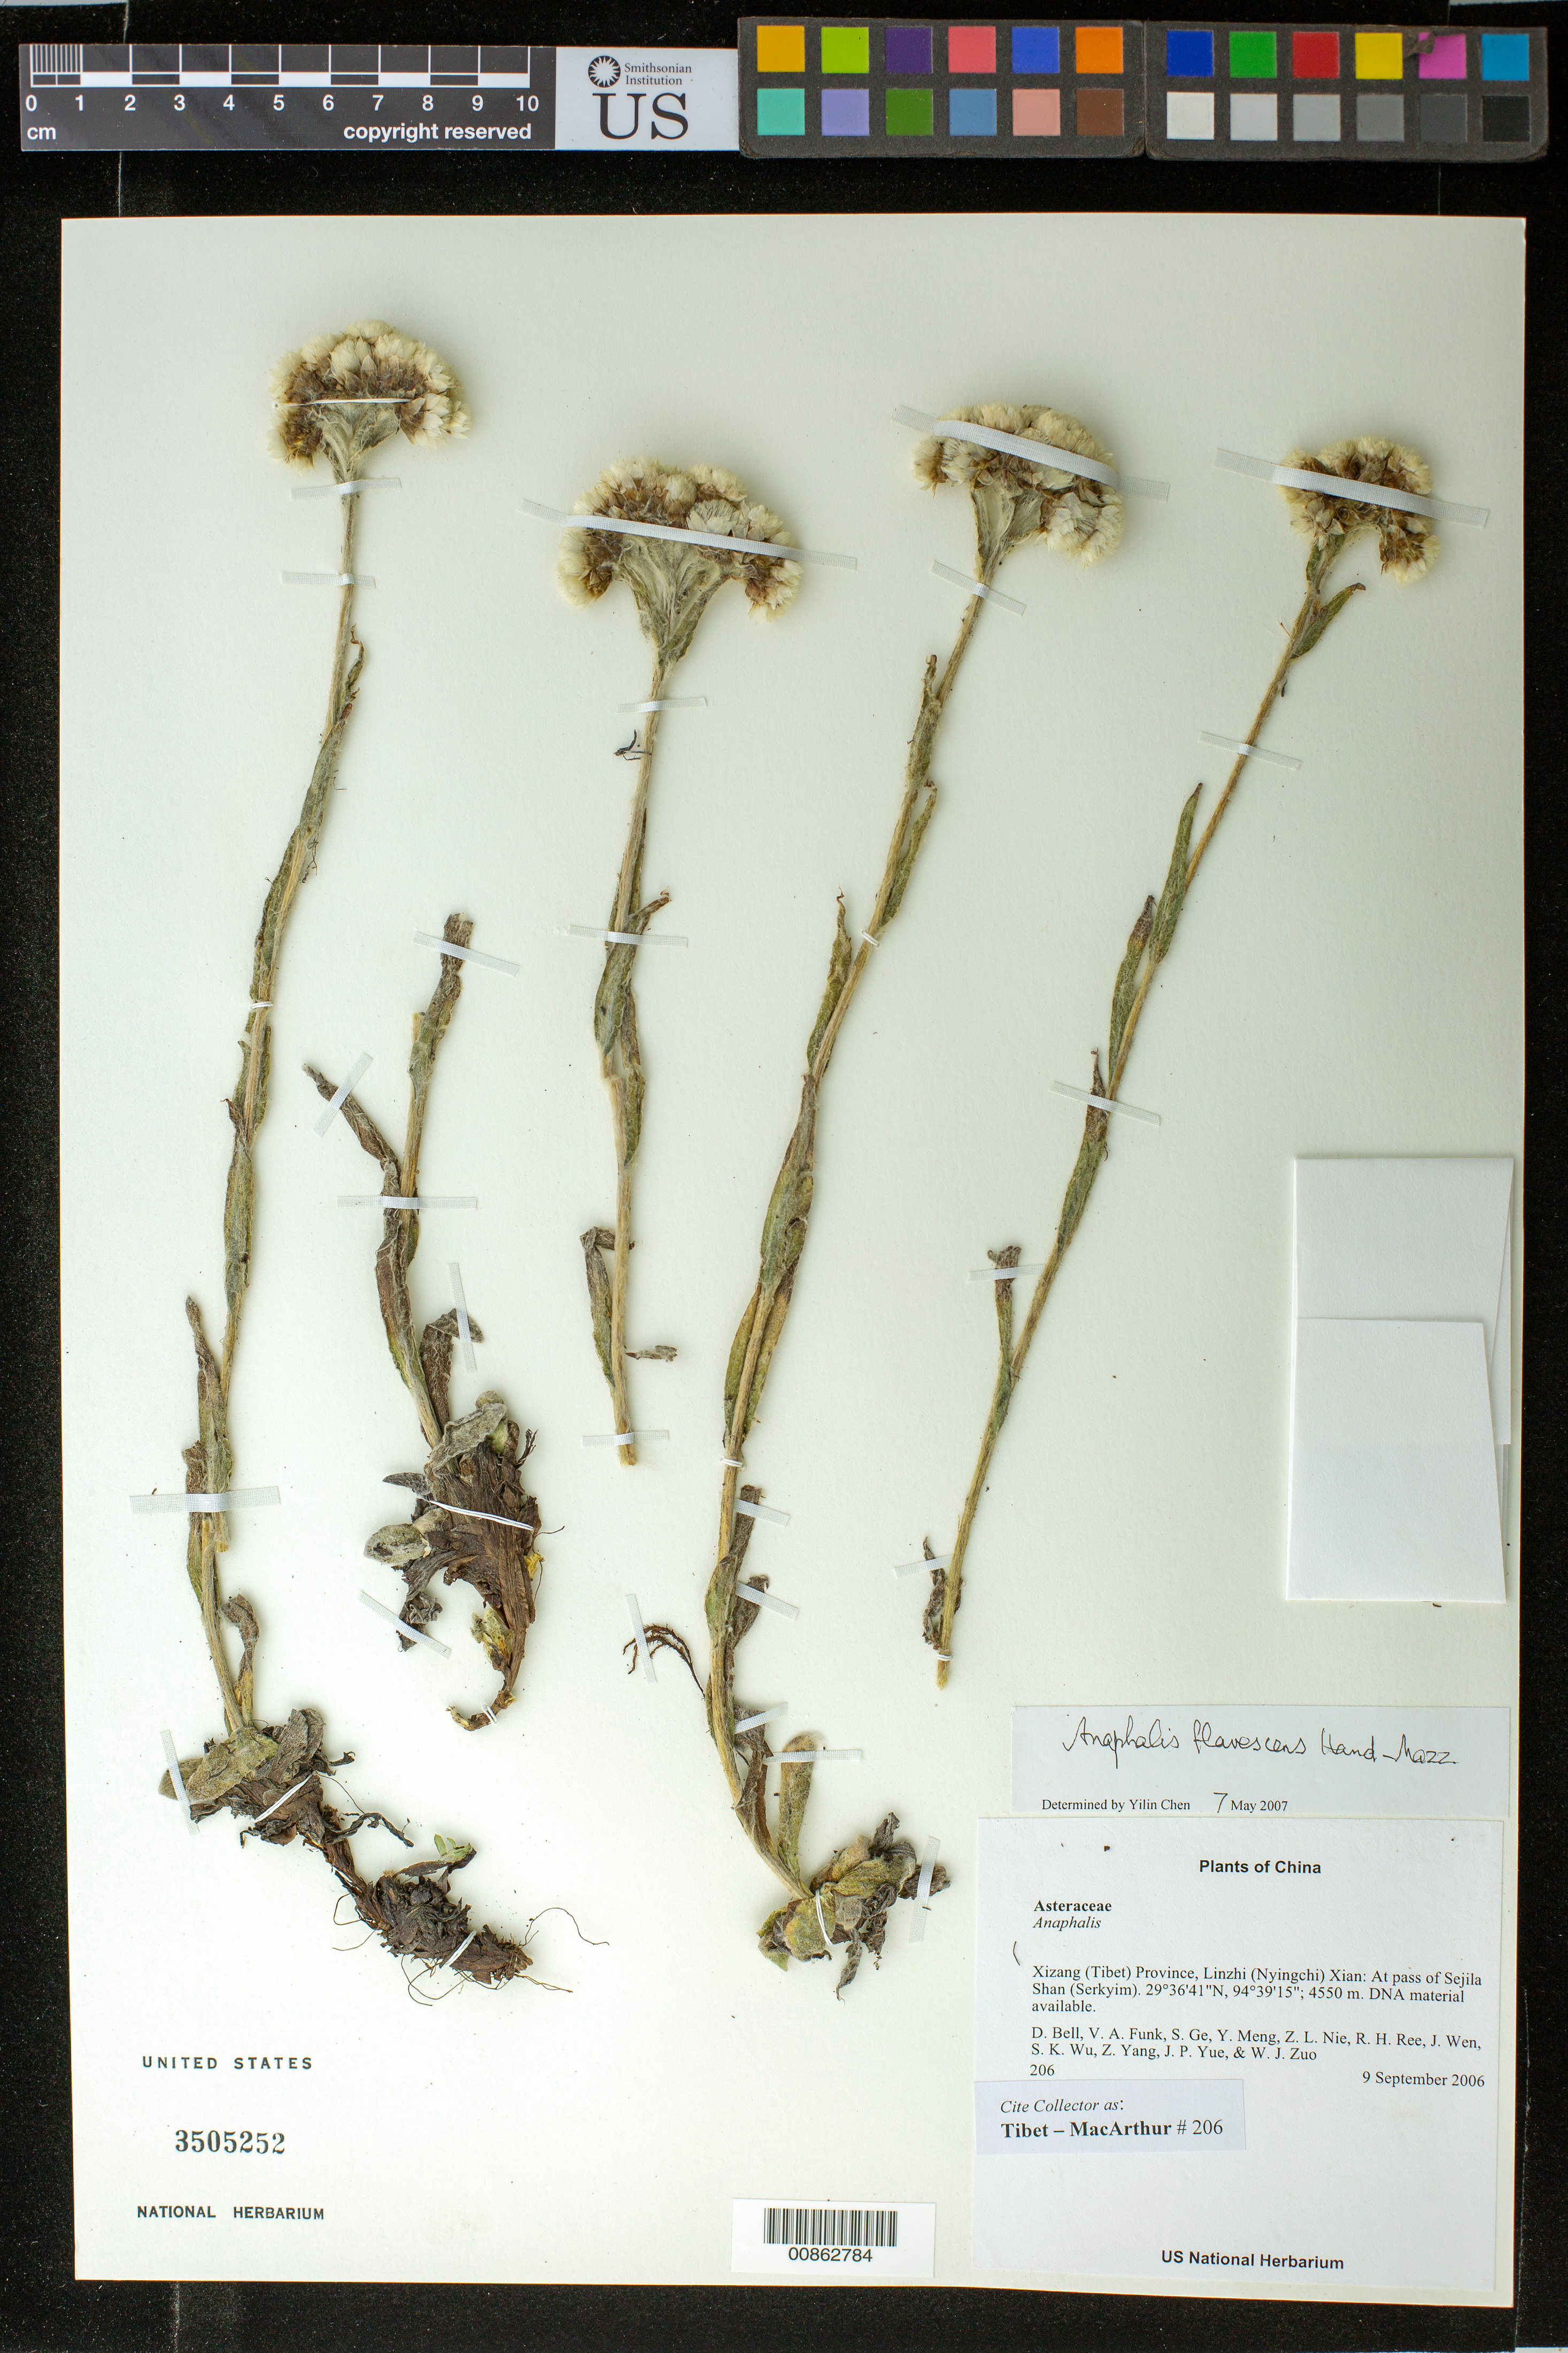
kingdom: Plantae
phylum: Tracheophyta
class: Magnoliopsida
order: Asterales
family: Asteraceae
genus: Anaphalis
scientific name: Anaphalis flavescens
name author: Hand.-Mazz.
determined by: Yilin Chen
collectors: Tibet-MacArthur, D. A. Bell, V. Funk, S. Ge, Y. Meng, Z. Nie, R. Ree, J. Wen, S. K. Wu, Z. Yang, J. Yue & W. Zuo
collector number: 206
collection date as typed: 09 Sep 2006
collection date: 2006-09-09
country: China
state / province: Xizang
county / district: Linzhi (Nyingchi) Xian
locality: At pass of Sejila Shan (Serkyim).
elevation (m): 4550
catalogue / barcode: US 3505252